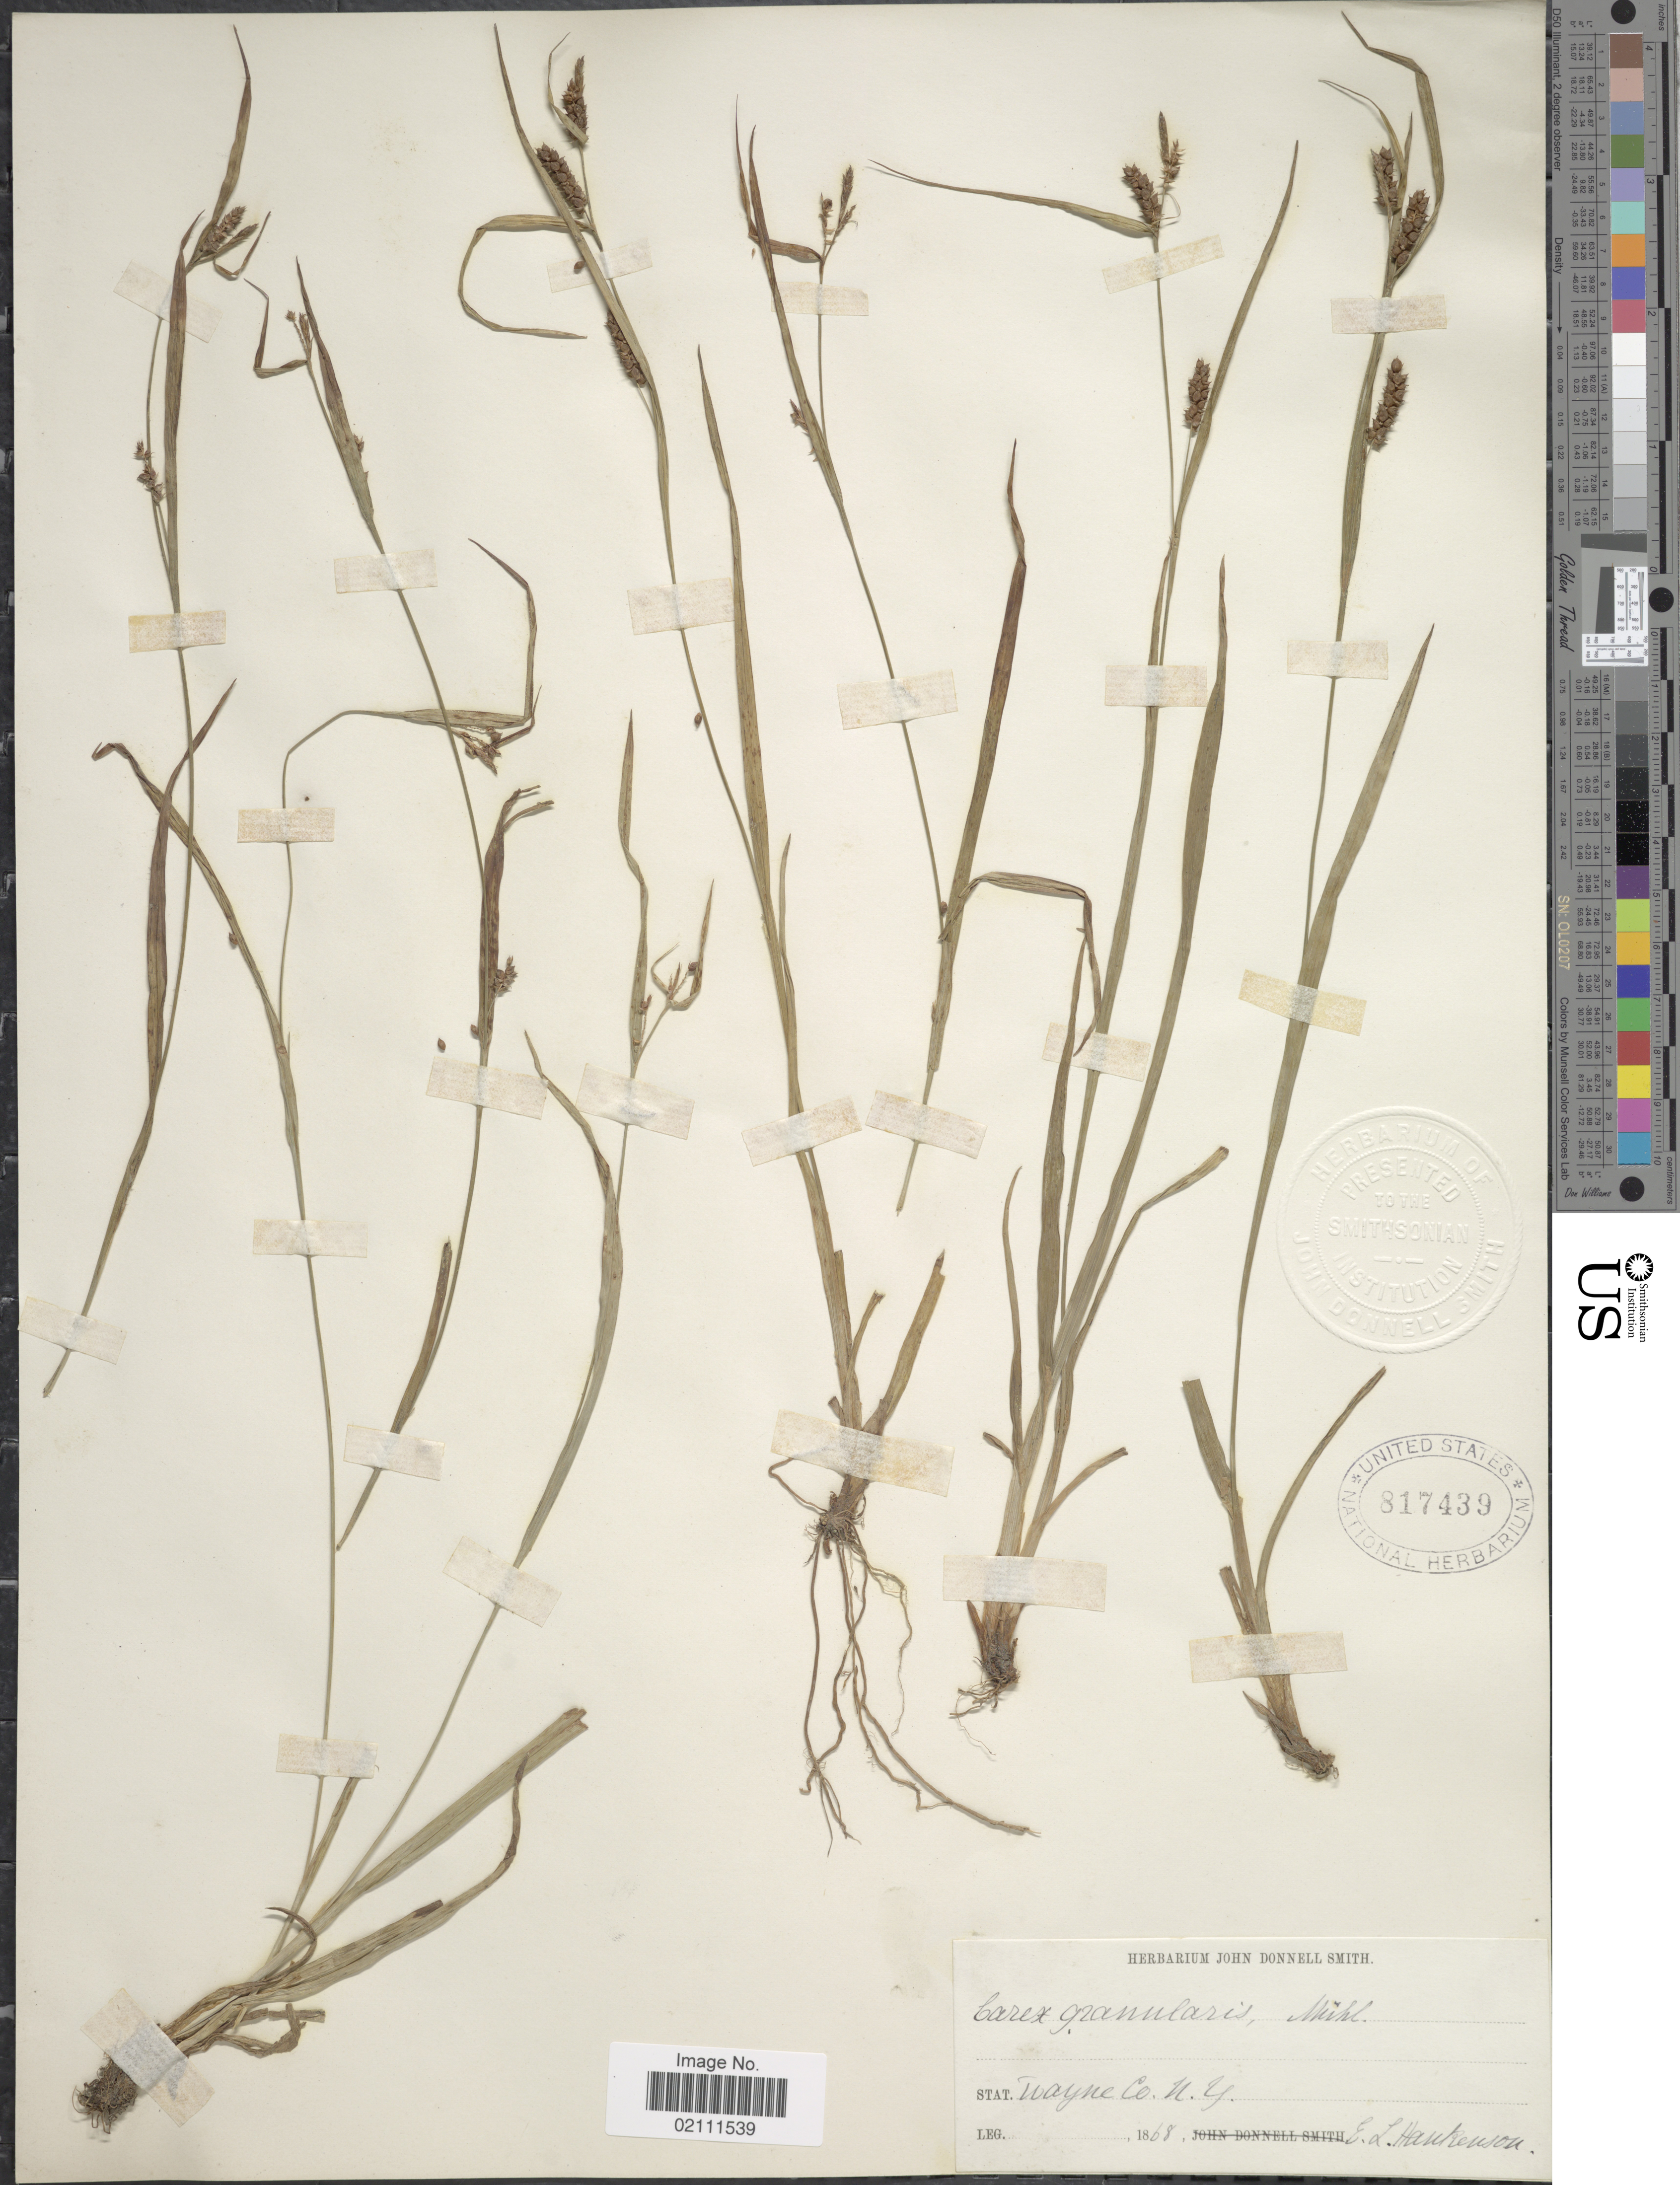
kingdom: Plantae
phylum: Tracheophyta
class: Liliopsida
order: Poales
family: Cyperaceae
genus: Carex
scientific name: Carex granularis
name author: Muhl. ex Willd.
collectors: E. Hankenson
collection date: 1868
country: United States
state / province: New York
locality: Wayne Co.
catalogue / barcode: US 817439